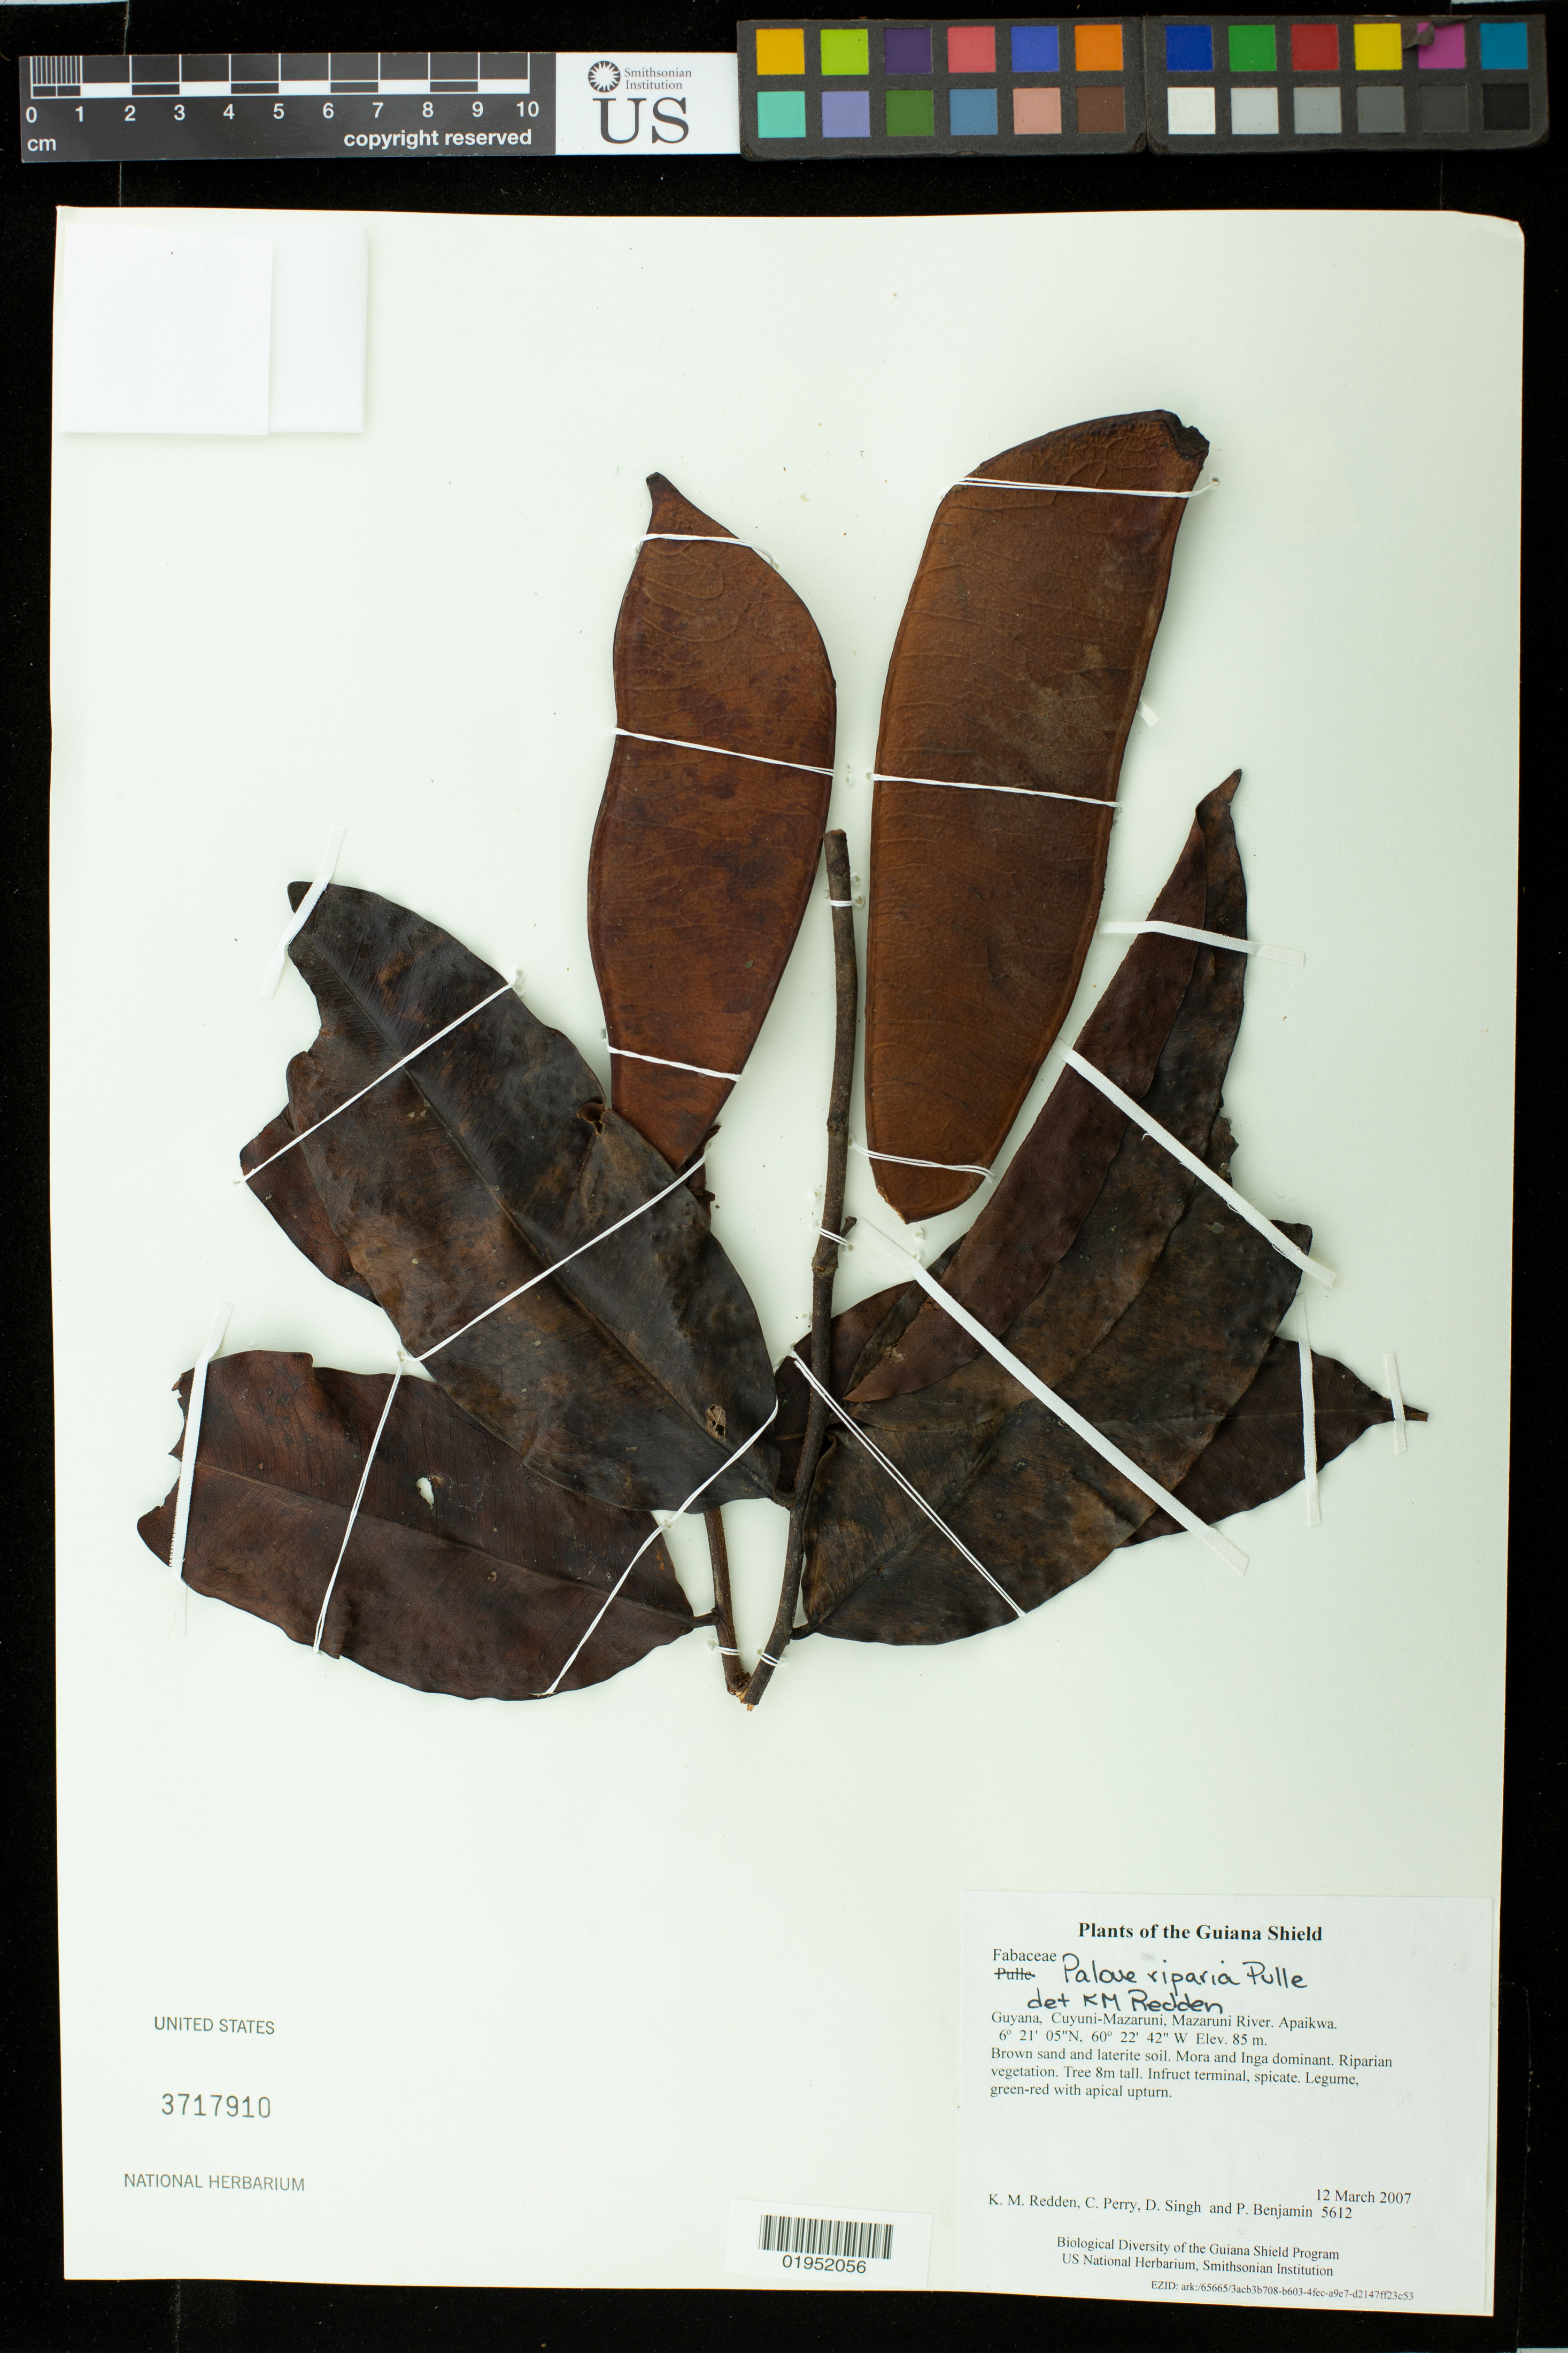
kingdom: Plantae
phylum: Tracheophyta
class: Magnoliopsida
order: Fabales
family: Fabaceae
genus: Paloue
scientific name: Paloue riparia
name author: Pulle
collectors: K. M. Redden, C. Perry, D. Singh & P. Benjamin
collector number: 5612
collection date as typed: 12 March 2007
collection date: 2007-03-12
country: Guyana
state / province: Cuyuni-Mazaruni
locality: Mazaruni River. Apaikwa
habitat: Brown sand and laterite soil. Mora and Inga dominant. Riparian vegetation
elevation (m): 85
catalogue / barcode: US 3717910